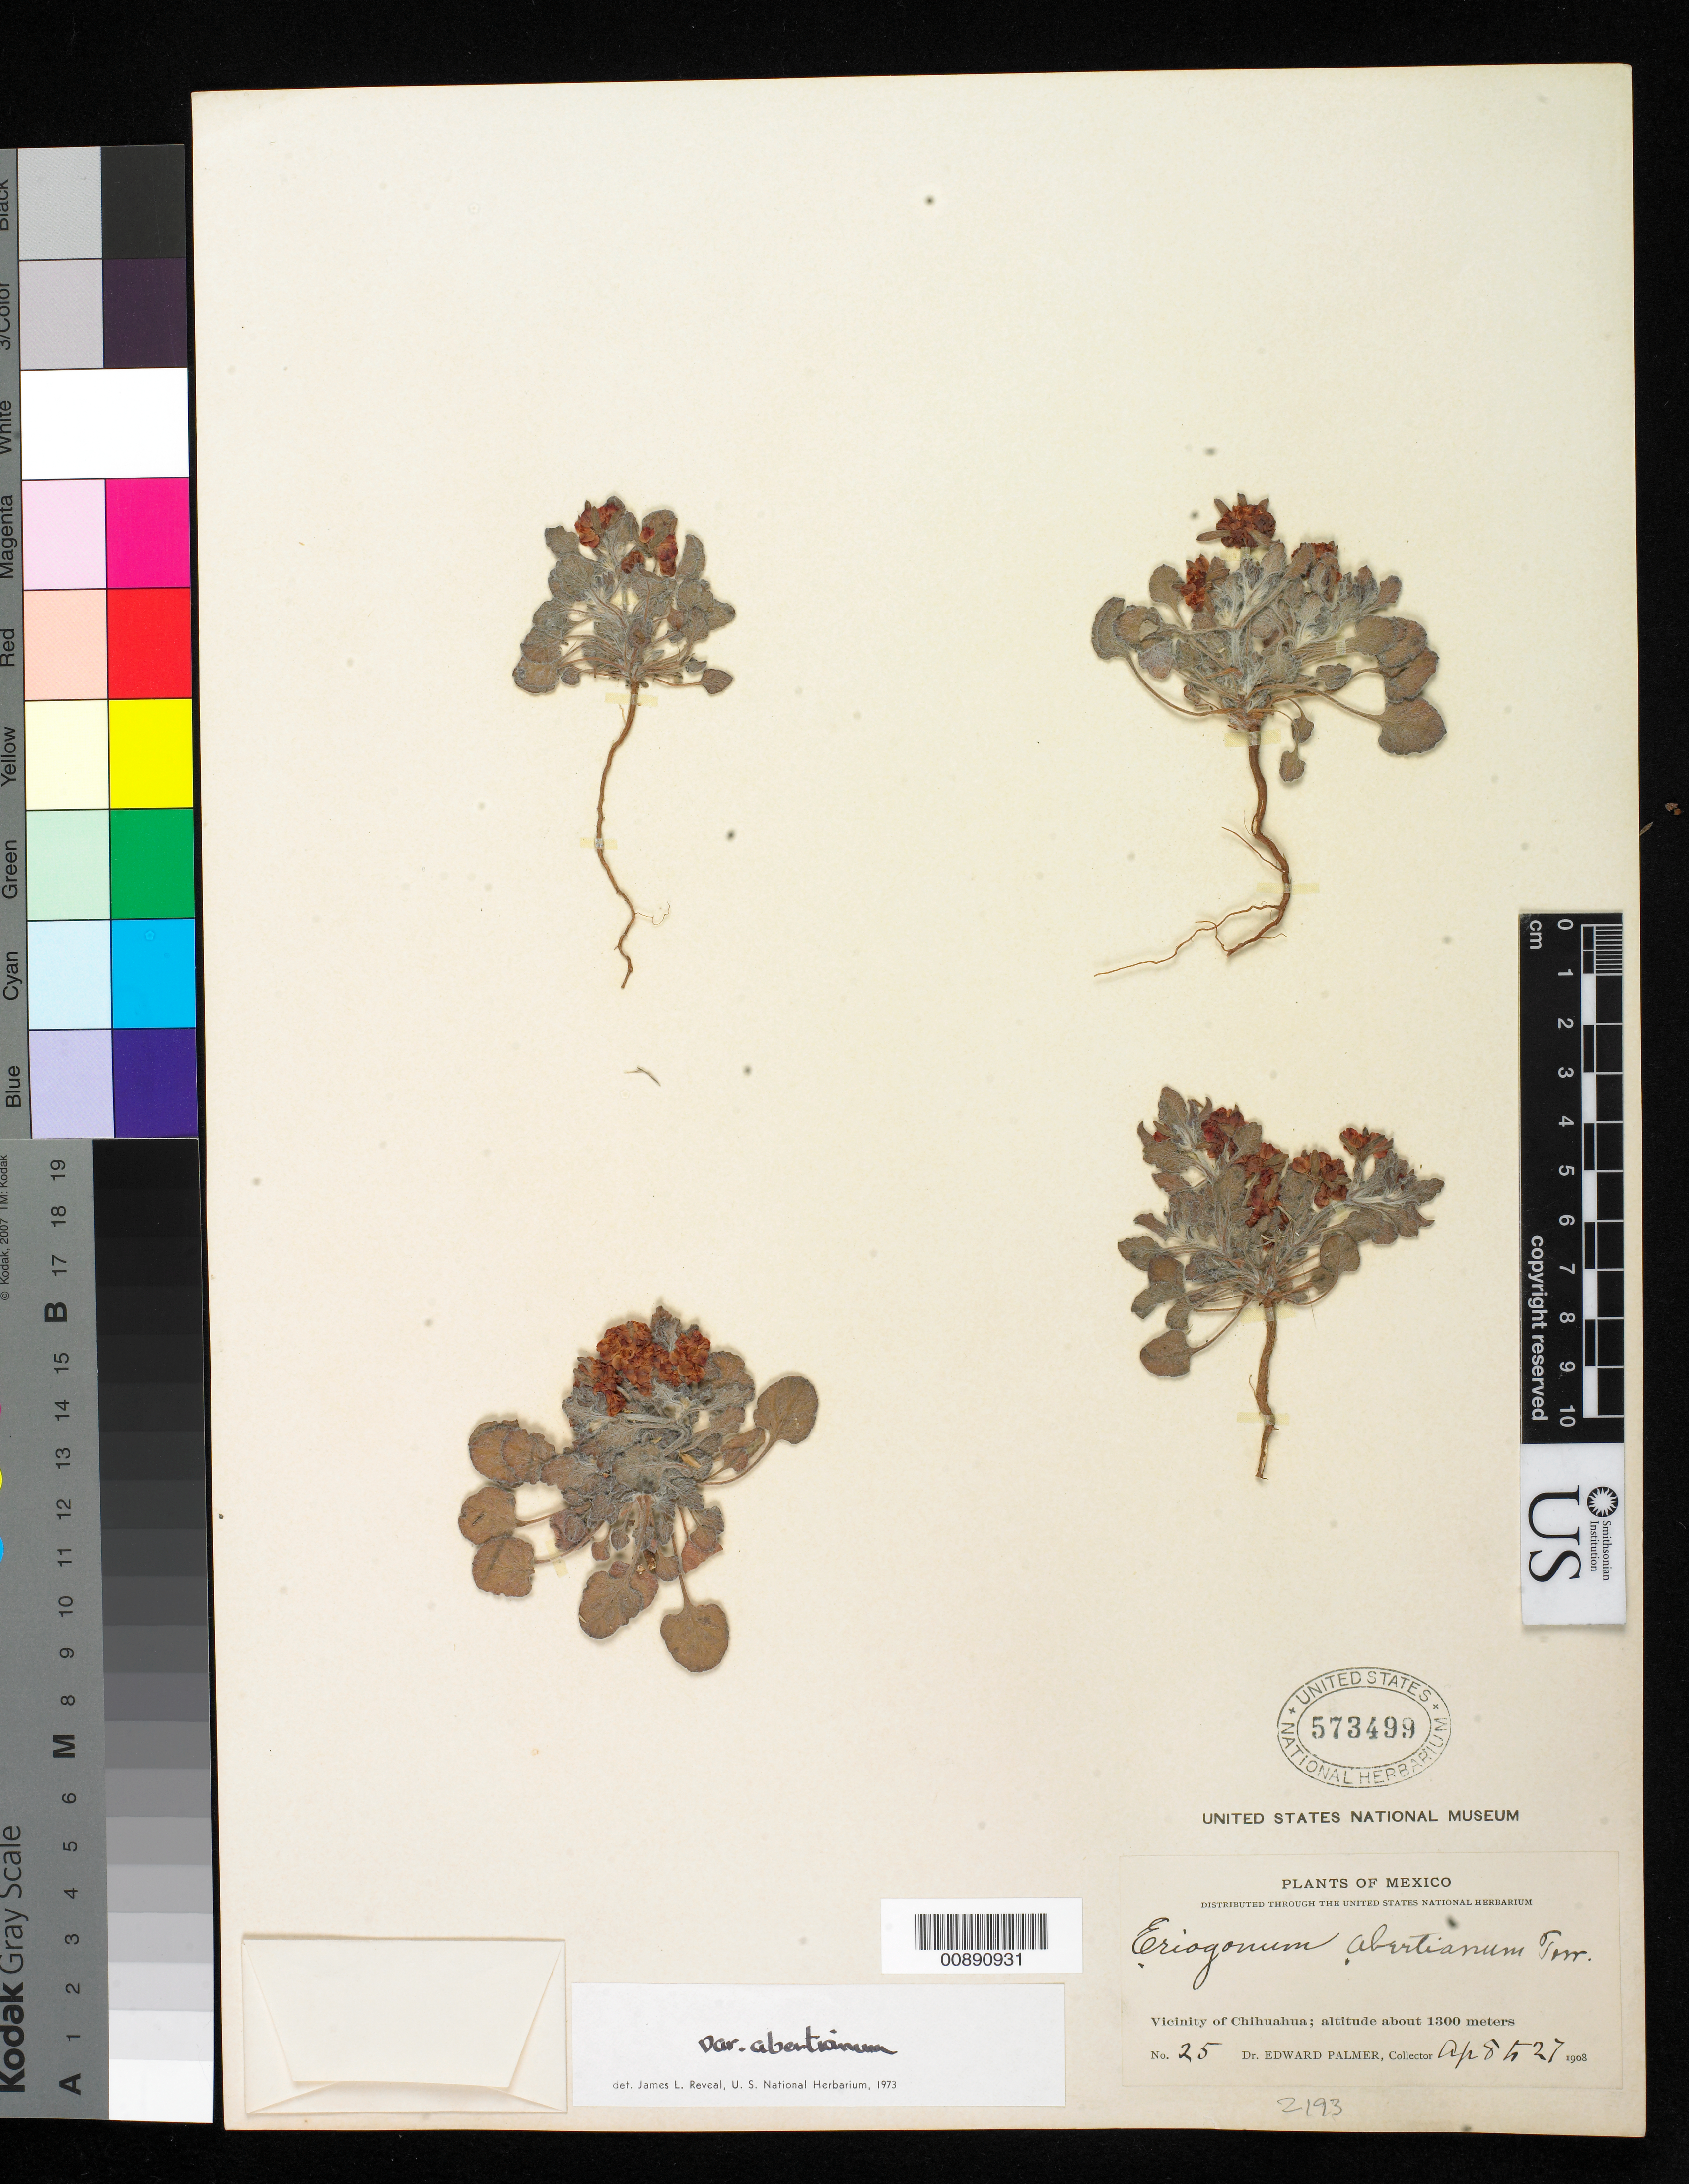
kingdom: Plantae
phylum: Tracheophyta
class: Magnoliopsida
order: Caryophyllales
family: Polygonaceae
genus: Eriogonum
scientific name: Eriogonum abertianum var. abertianum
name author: Torr.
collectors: E. Palmer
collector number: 25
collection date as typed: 08 Apr 1908 to 27 Apr 1908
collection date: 1908-04-08/1908-04-27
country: Mexico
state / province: Chihuahua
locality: Vicinity of Chihuahua.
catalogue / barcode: US 573499